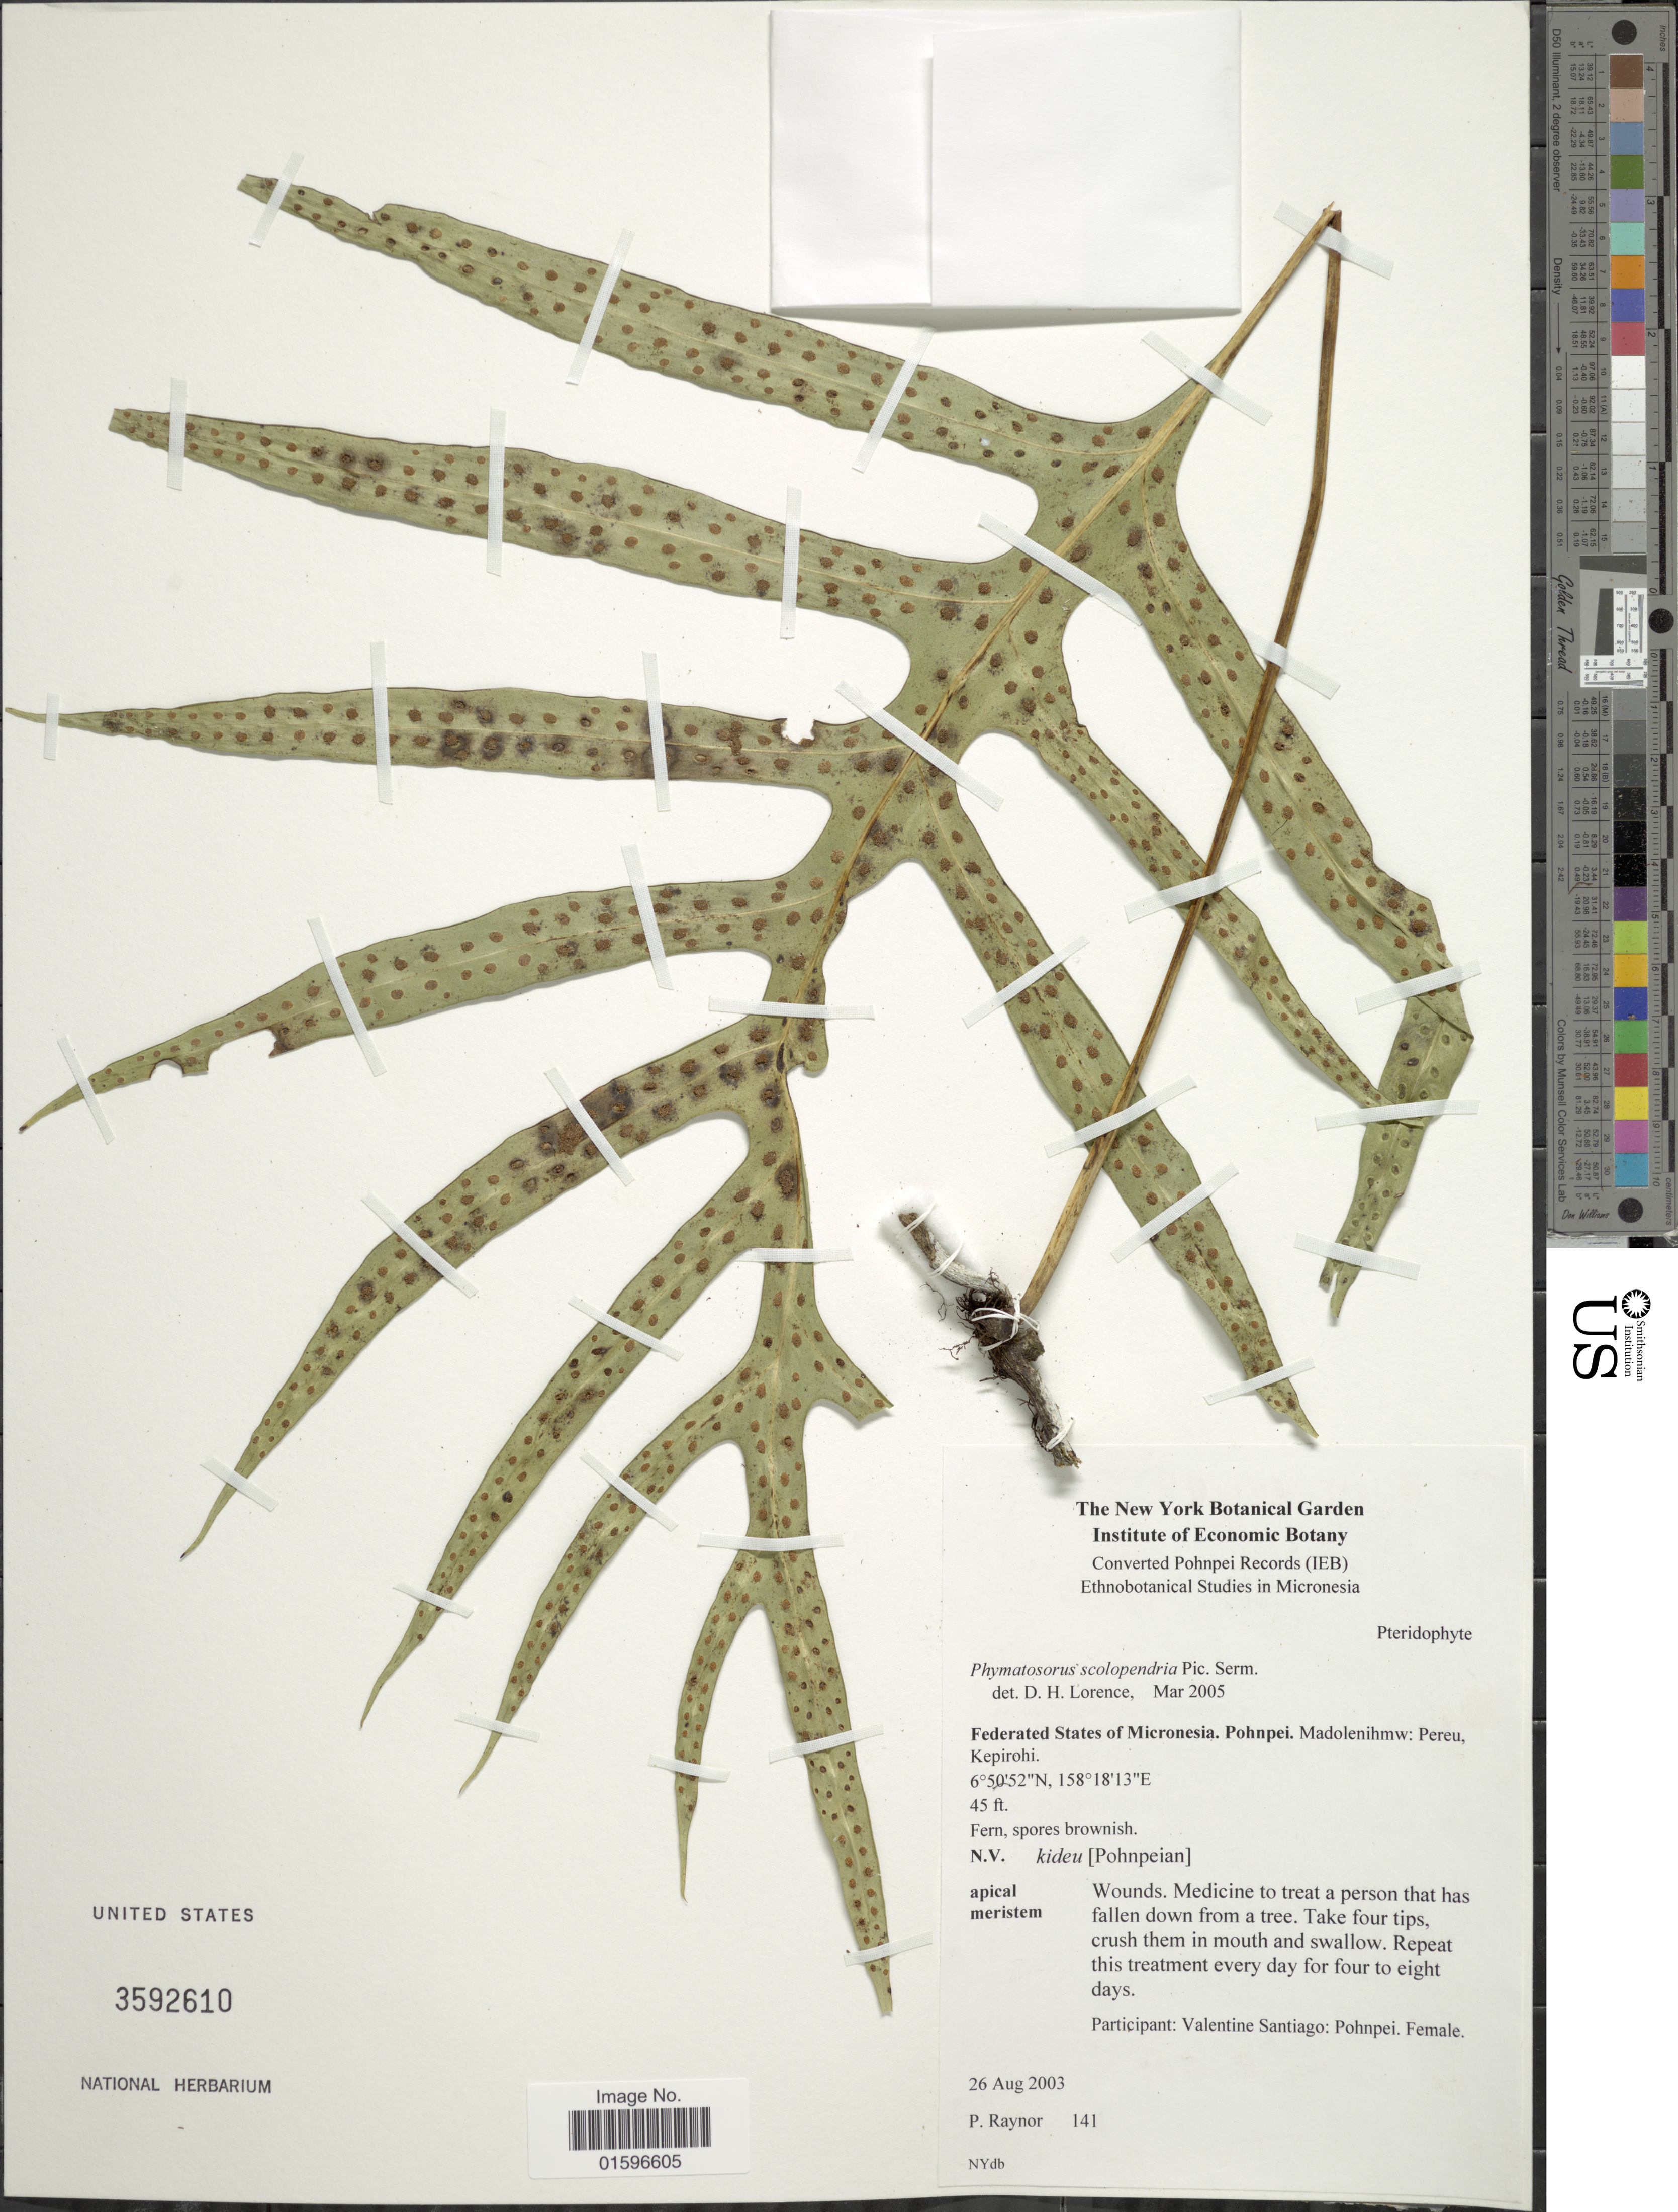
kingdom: Plantae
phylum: Tracheophyta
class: Polypodiopsida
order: Polypodiales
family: Polypodiaceae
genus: Polypodium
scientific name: Polypodium scolopendria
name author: Burm. f.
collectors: P. Raynor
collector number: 141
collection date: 2003-08-26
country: Micronesia, Federated States of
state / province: Pohnpei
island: Pohnpei [Ponape]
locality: Federated States of Micronesia. Pohnpei, Madolenihmw: Peeu, Kepirohi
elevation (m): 14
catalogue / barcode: US 3592610